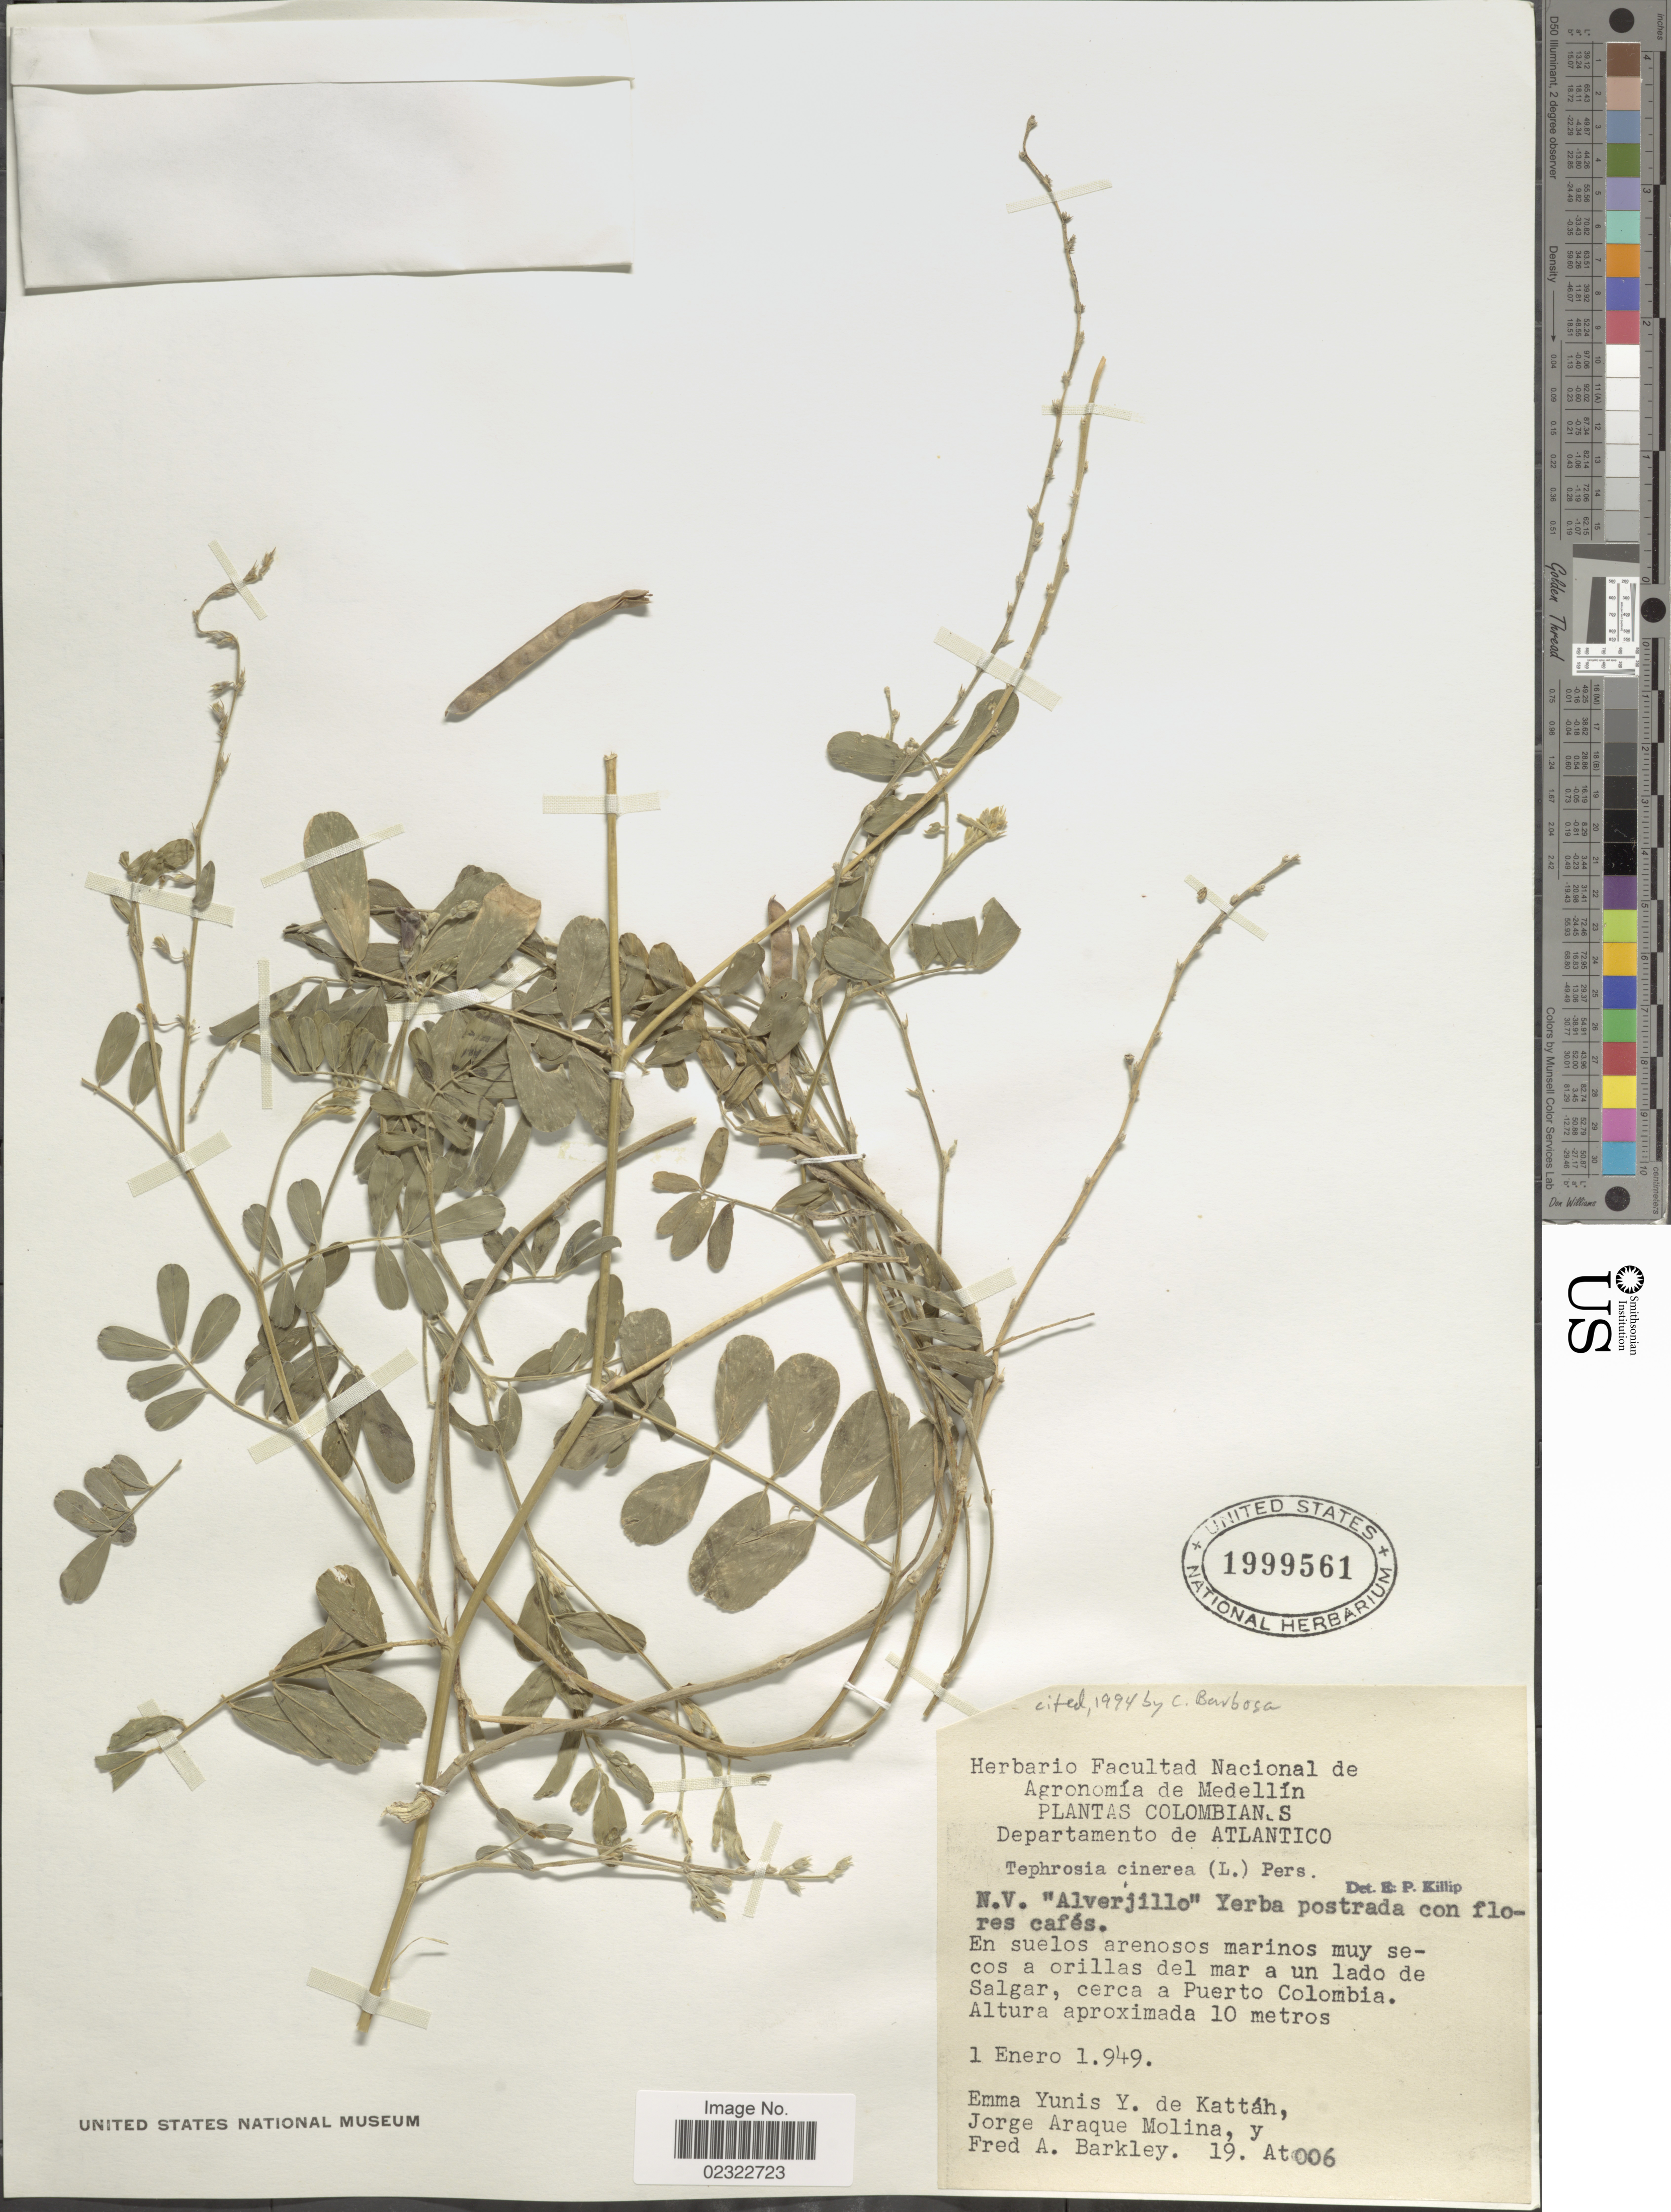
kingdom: Plantae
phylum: Tracheophyta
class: Magnoliopsida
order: Fabales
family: Fabaceae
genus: Tephrosia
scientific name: Tephrosia cinerea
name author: (L.) Pers.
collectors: E. de Kattáh, J. A. Molina & F. A. Barkley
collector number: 19at006?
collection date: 1949-01-01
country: Colombia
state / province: Atlántico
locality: Colombianas. En suelos arenosos marinos my secos a orrilas del mar a un lado de Salgar, cerca a Puerto Colombia.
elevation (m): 10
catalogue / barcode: US 1999561